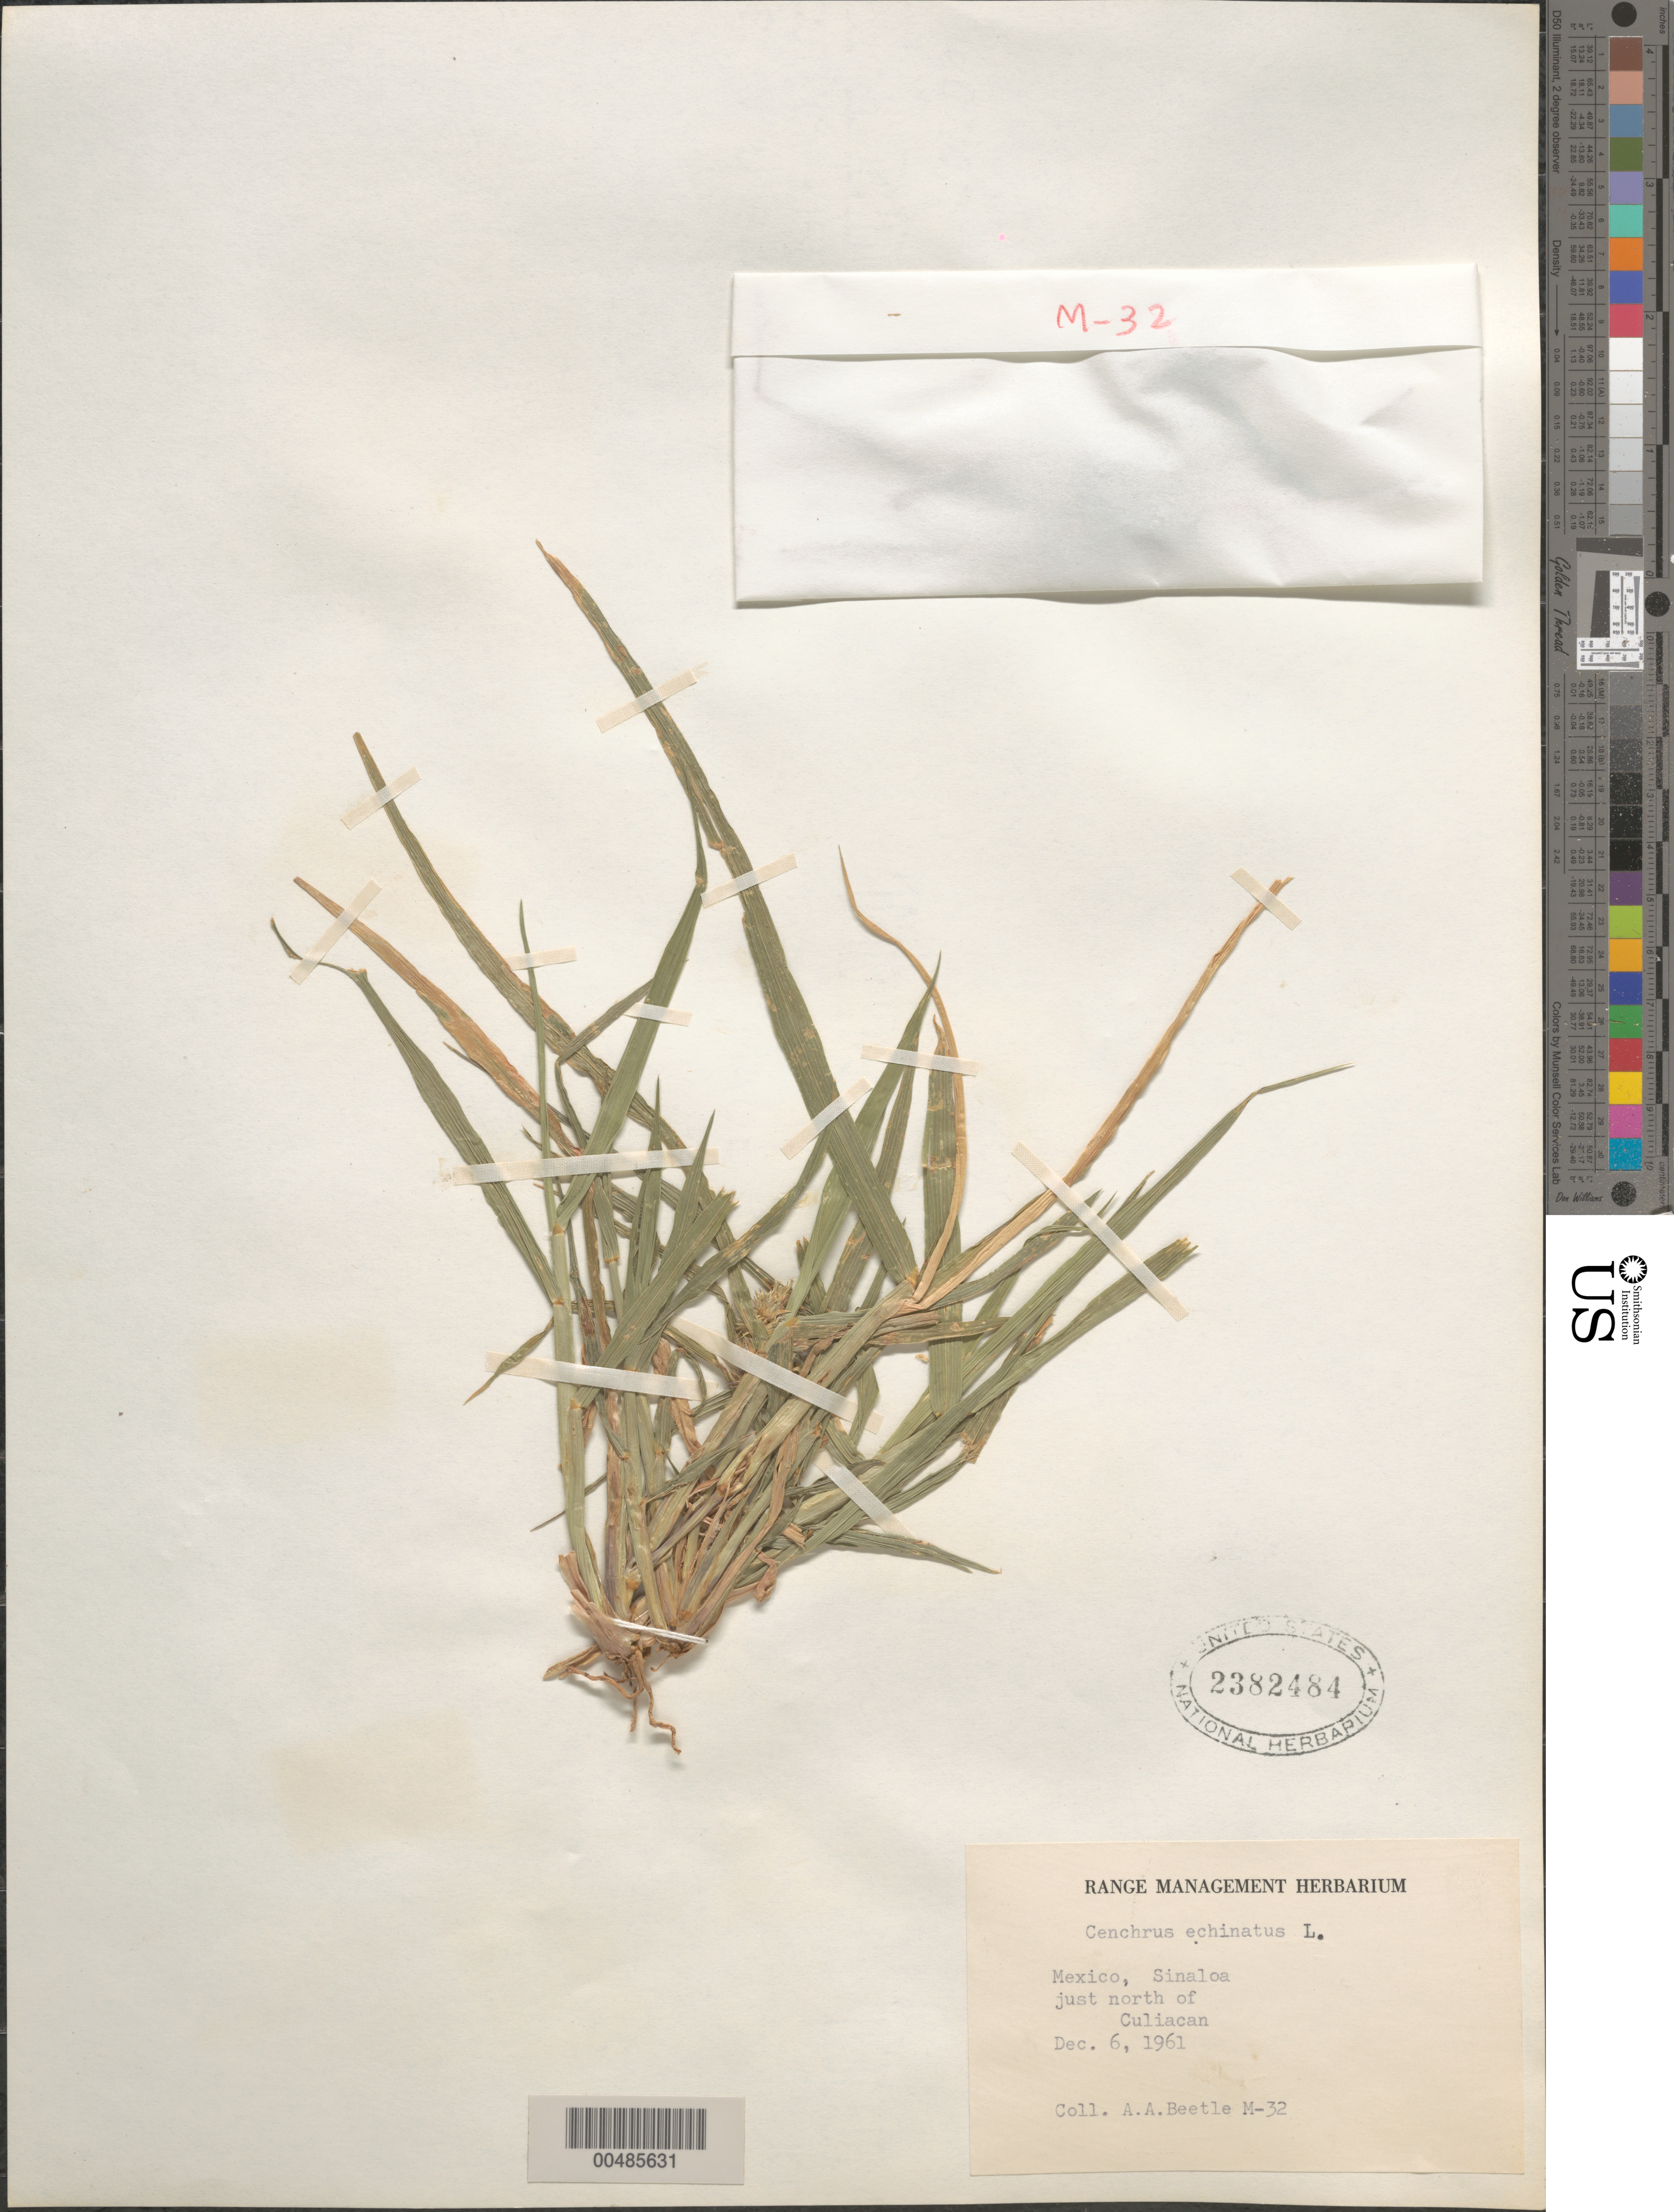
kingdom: Plantae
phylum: Tracheophyta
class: Liliopsida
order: Poales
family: Poaceae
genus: Cenchrus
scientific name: Cenchrus echinatus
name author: L.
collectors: A. A. Beetle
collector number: M-32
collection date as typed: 6 Dec 1961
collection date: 1961-12-06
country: Mexico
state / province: Sinaloa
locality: N of Culiacan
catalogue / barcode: US 2382484